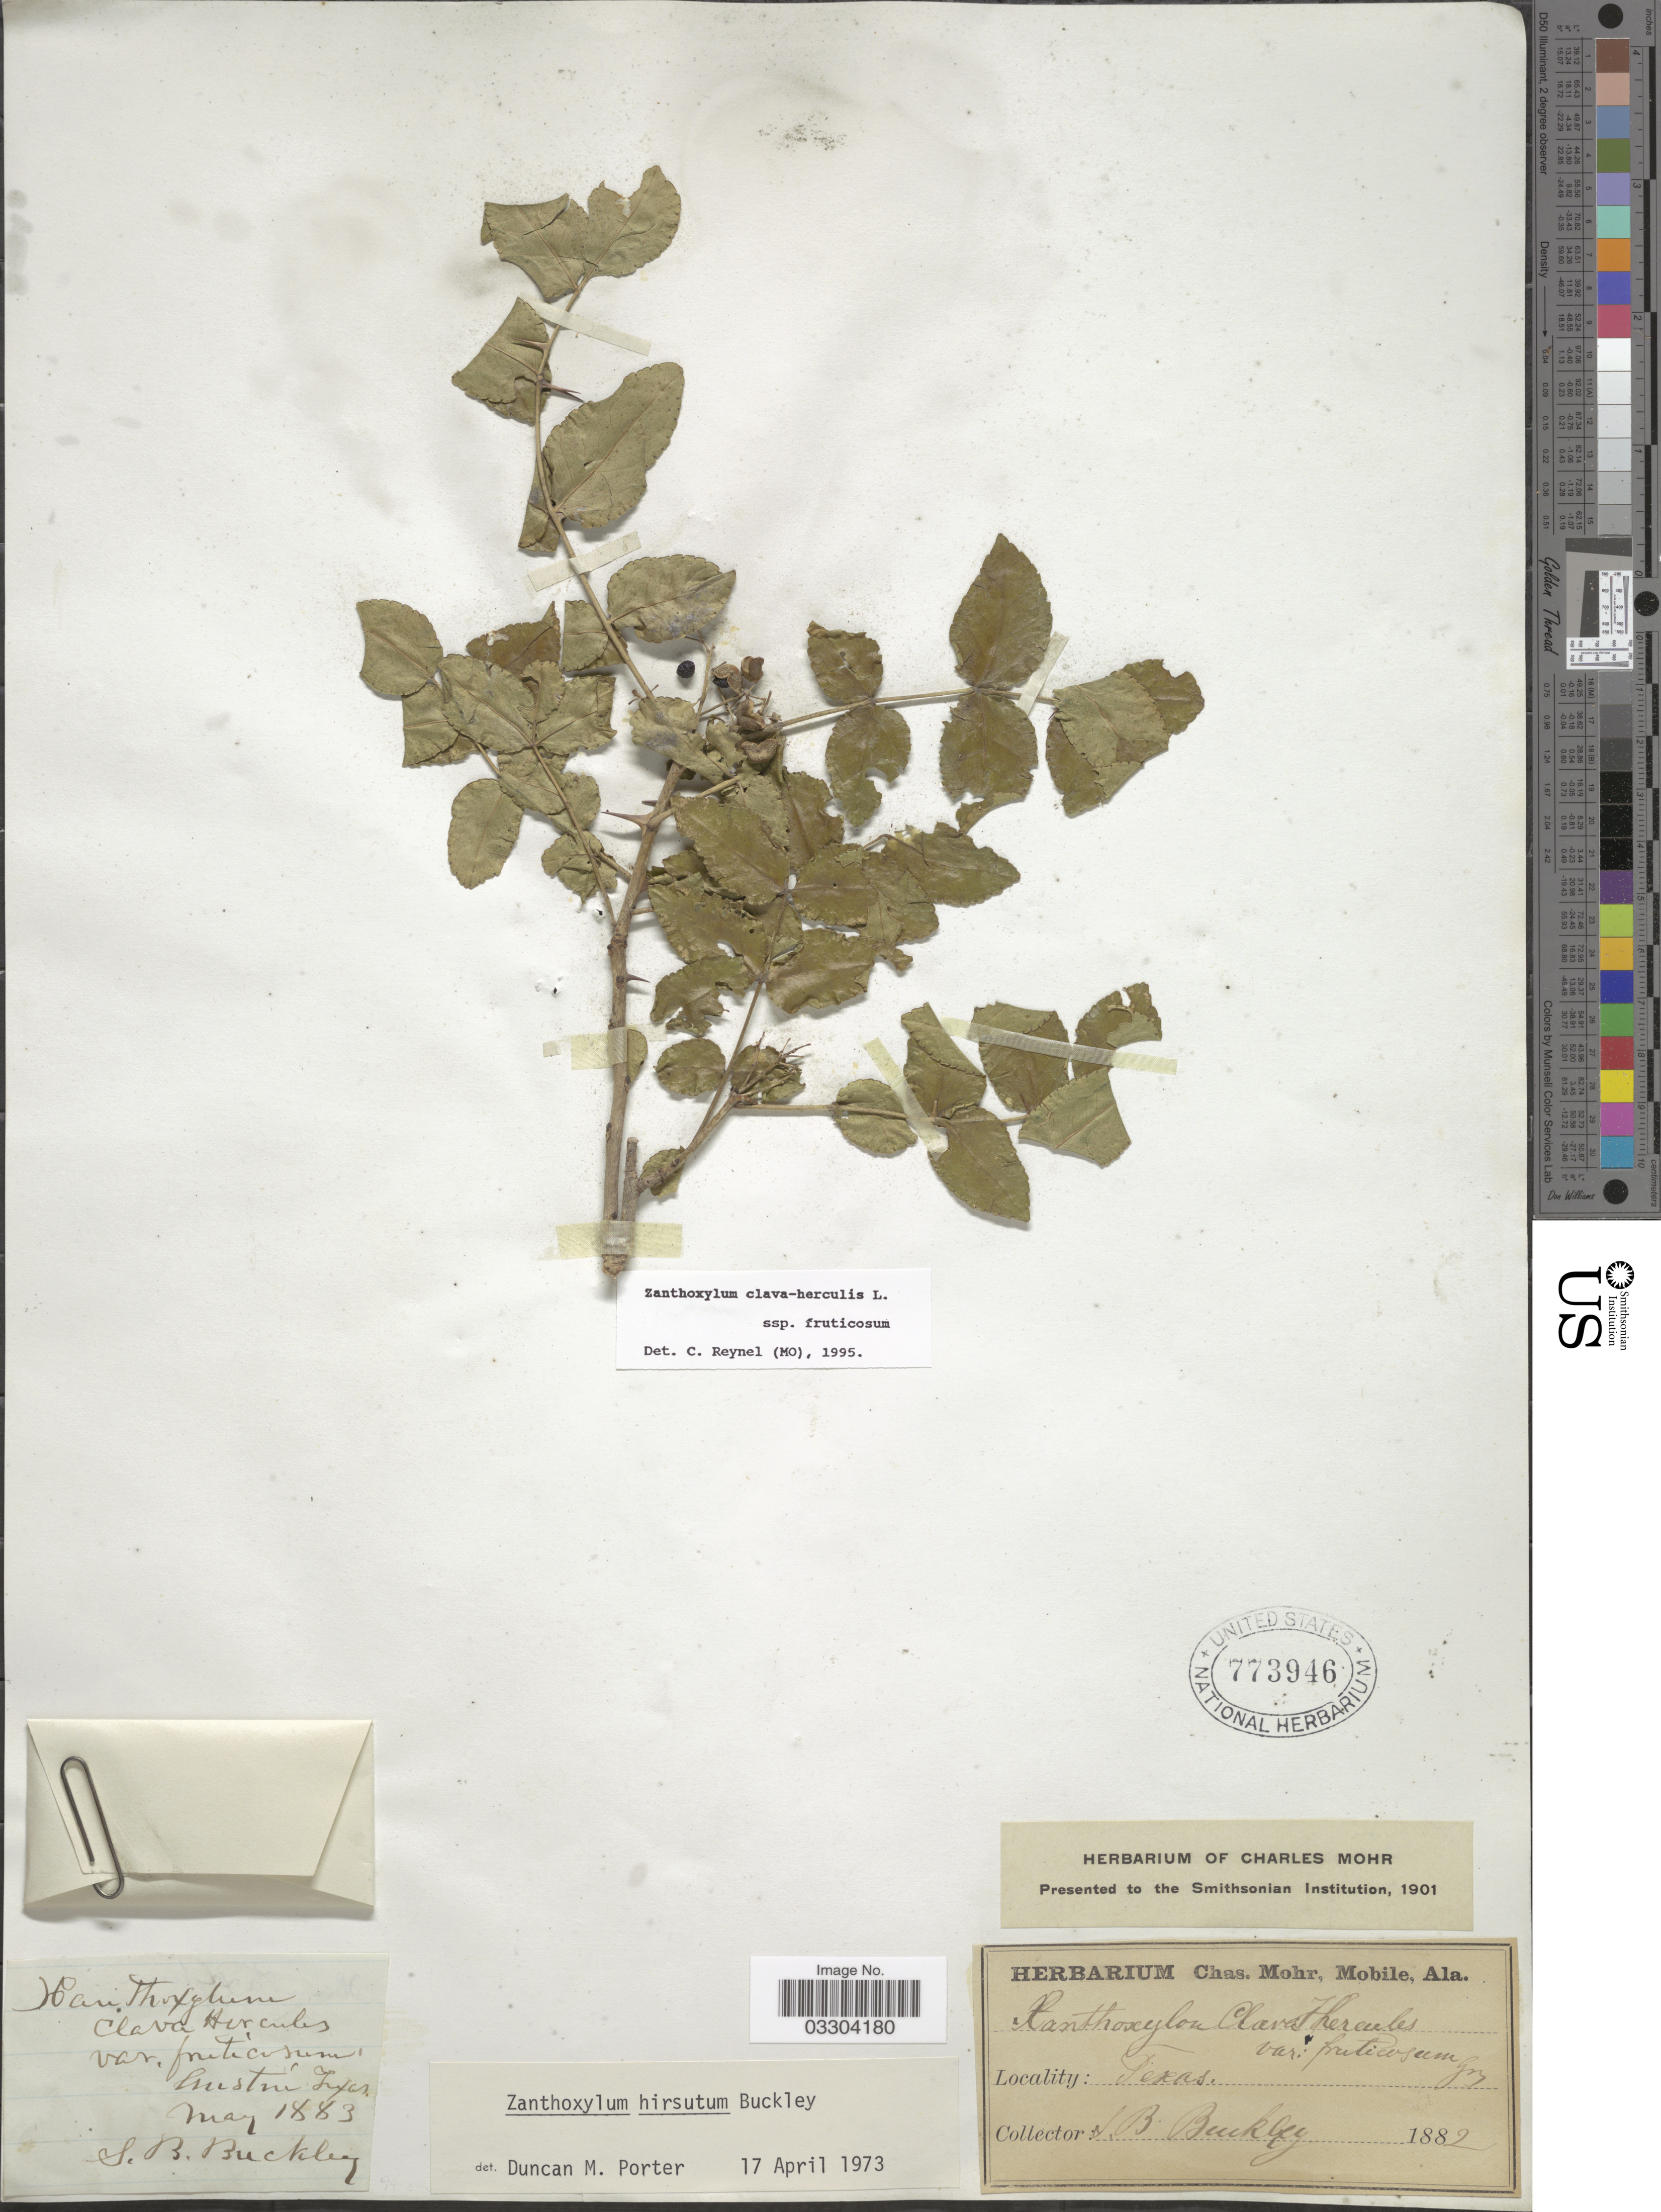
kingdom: Plantae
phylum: Tracheophyta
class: Magnoliopsida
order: Sapindales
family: Rutaceae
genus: Zanthoxylum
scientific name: Zanthoxylum clava-herculis subsp. fruticosum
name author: (A. Gray) Reynel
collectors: S. B. Buckley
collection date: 1883-05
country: United States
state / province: Texas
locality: Austin.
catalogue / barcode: US 773946